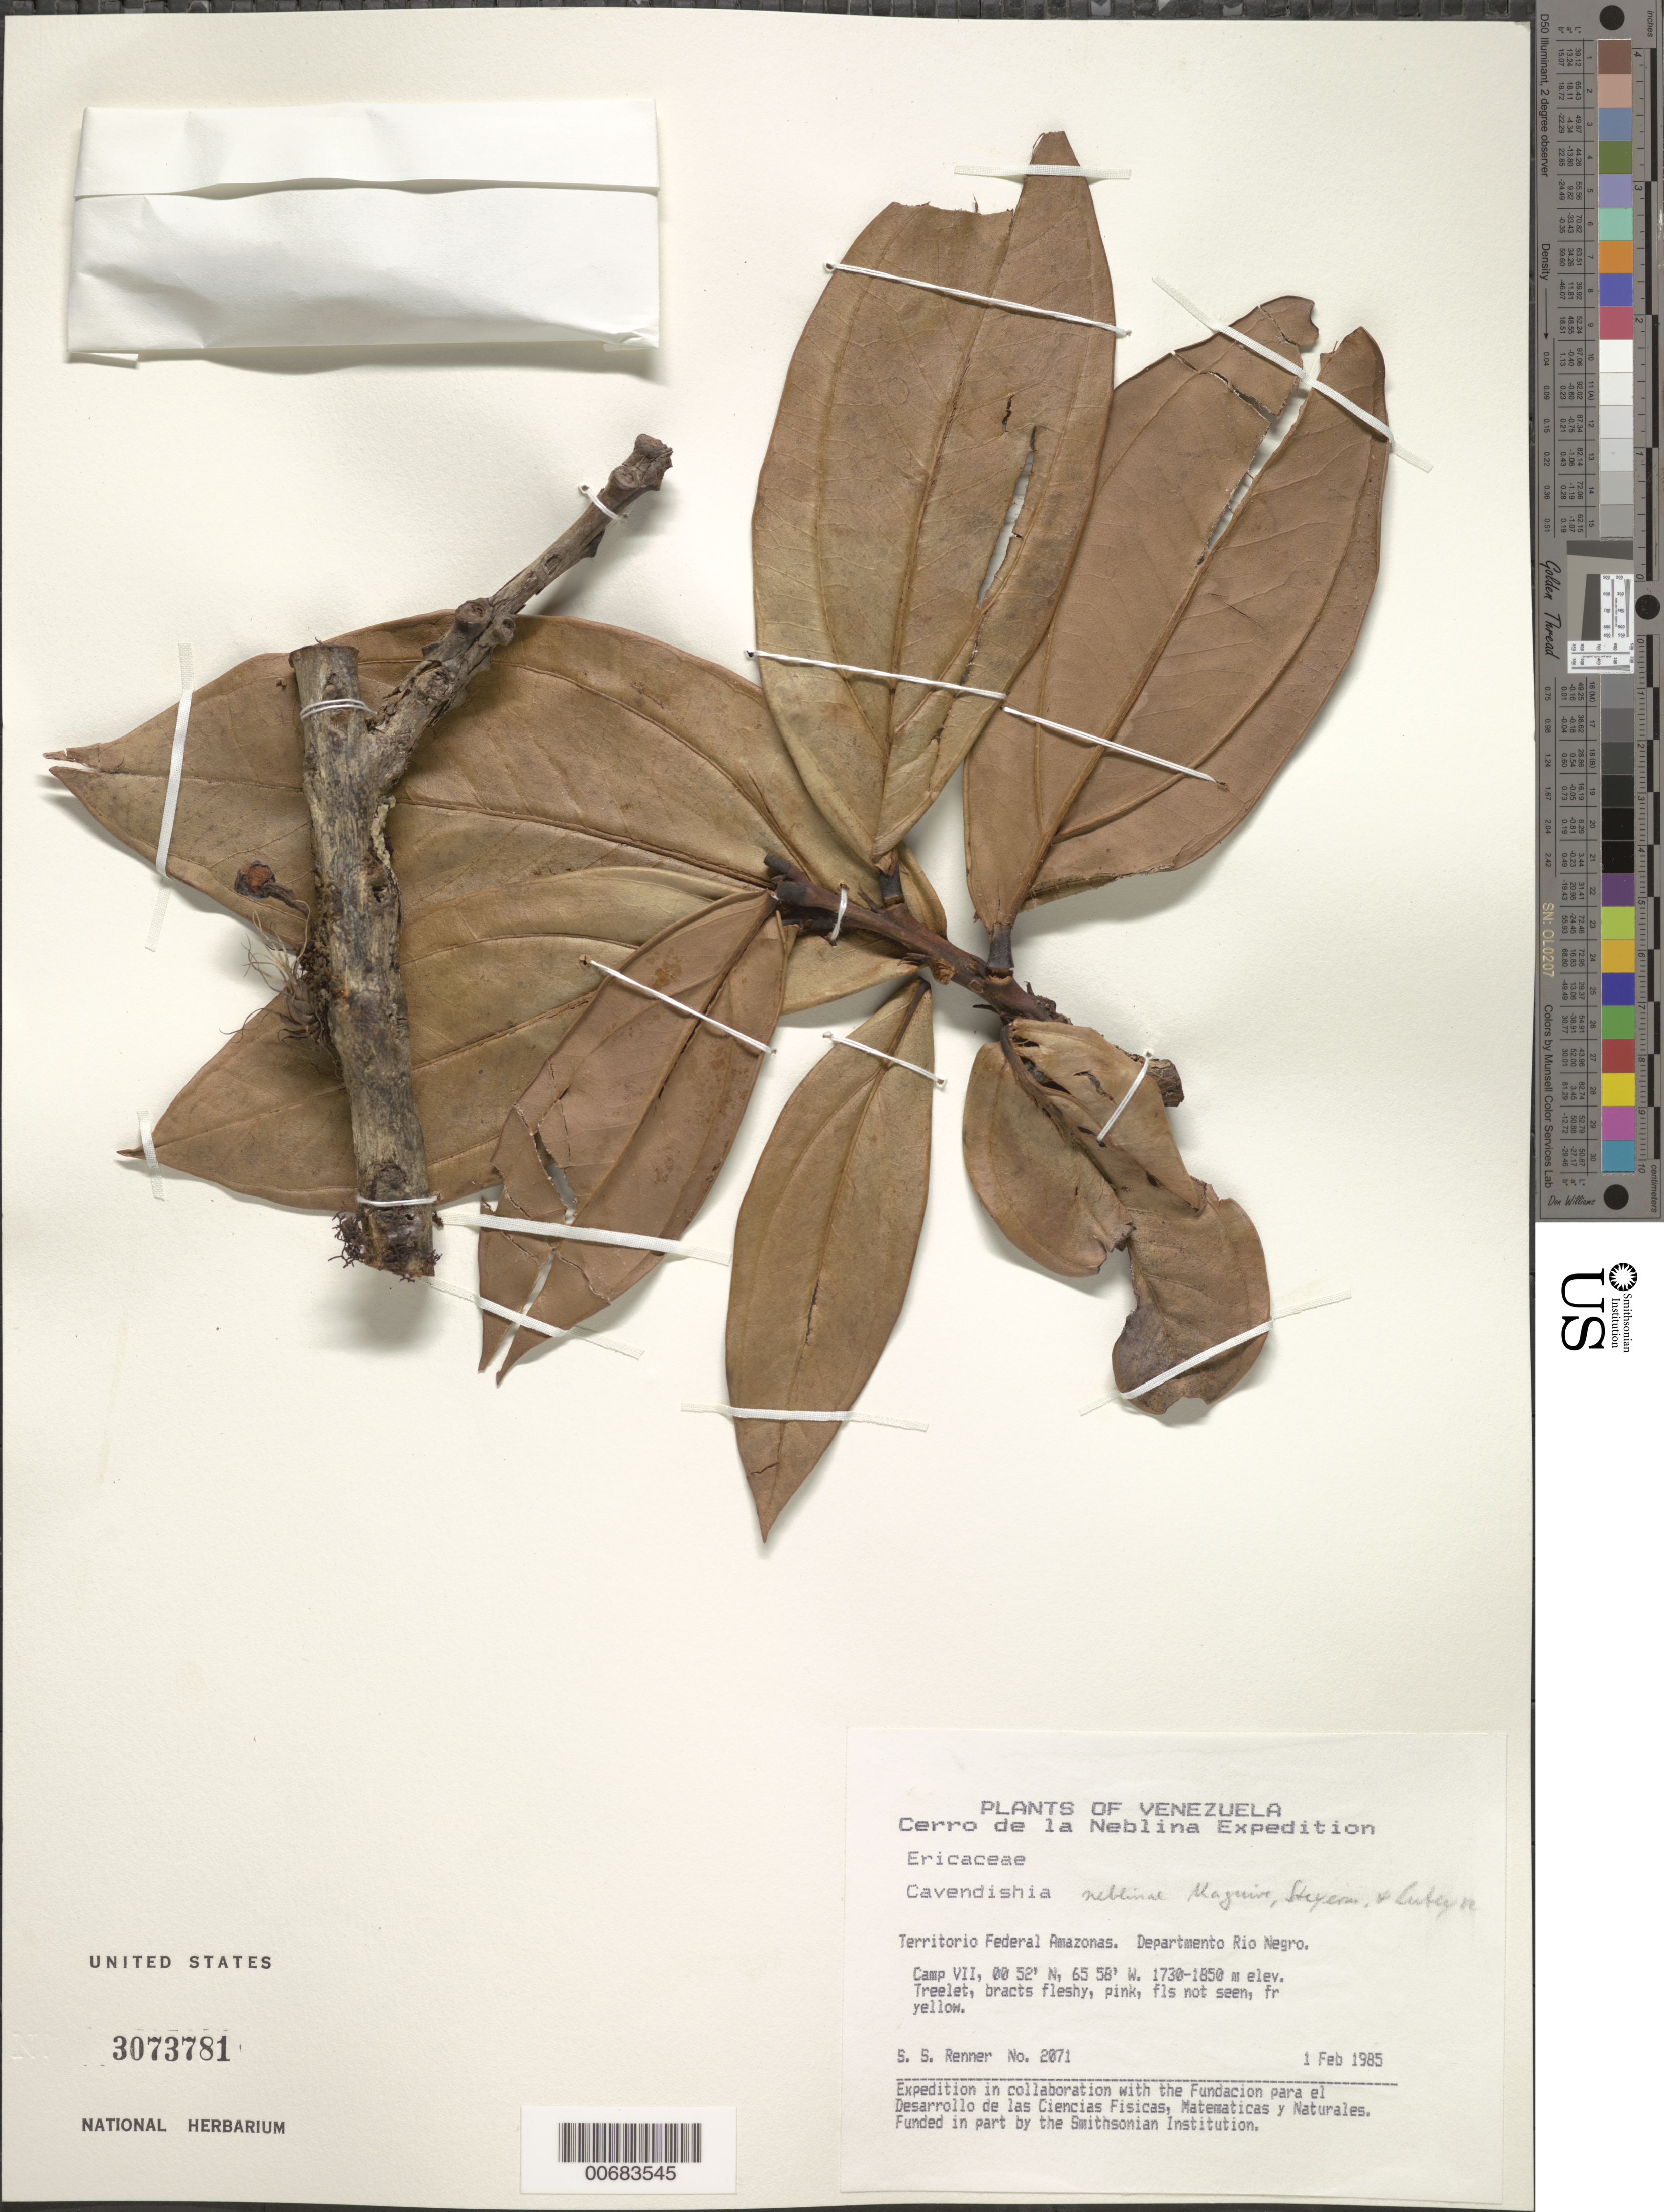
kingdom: Plantae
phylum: Tracheophyta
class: Magnoliopsida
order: Ericales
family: Ericaceae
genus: Cavendishia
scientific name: Cavendishia neblinae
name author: Maguire et al.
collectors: S. S. Renner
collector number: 2071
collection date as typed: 1-Feb-85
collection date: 1985-02-01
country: Venezuela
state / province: Amazonas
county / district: Río Negro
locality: Cerro de la Neblina, Camp VII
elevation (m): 1730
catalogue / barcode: US 3073781